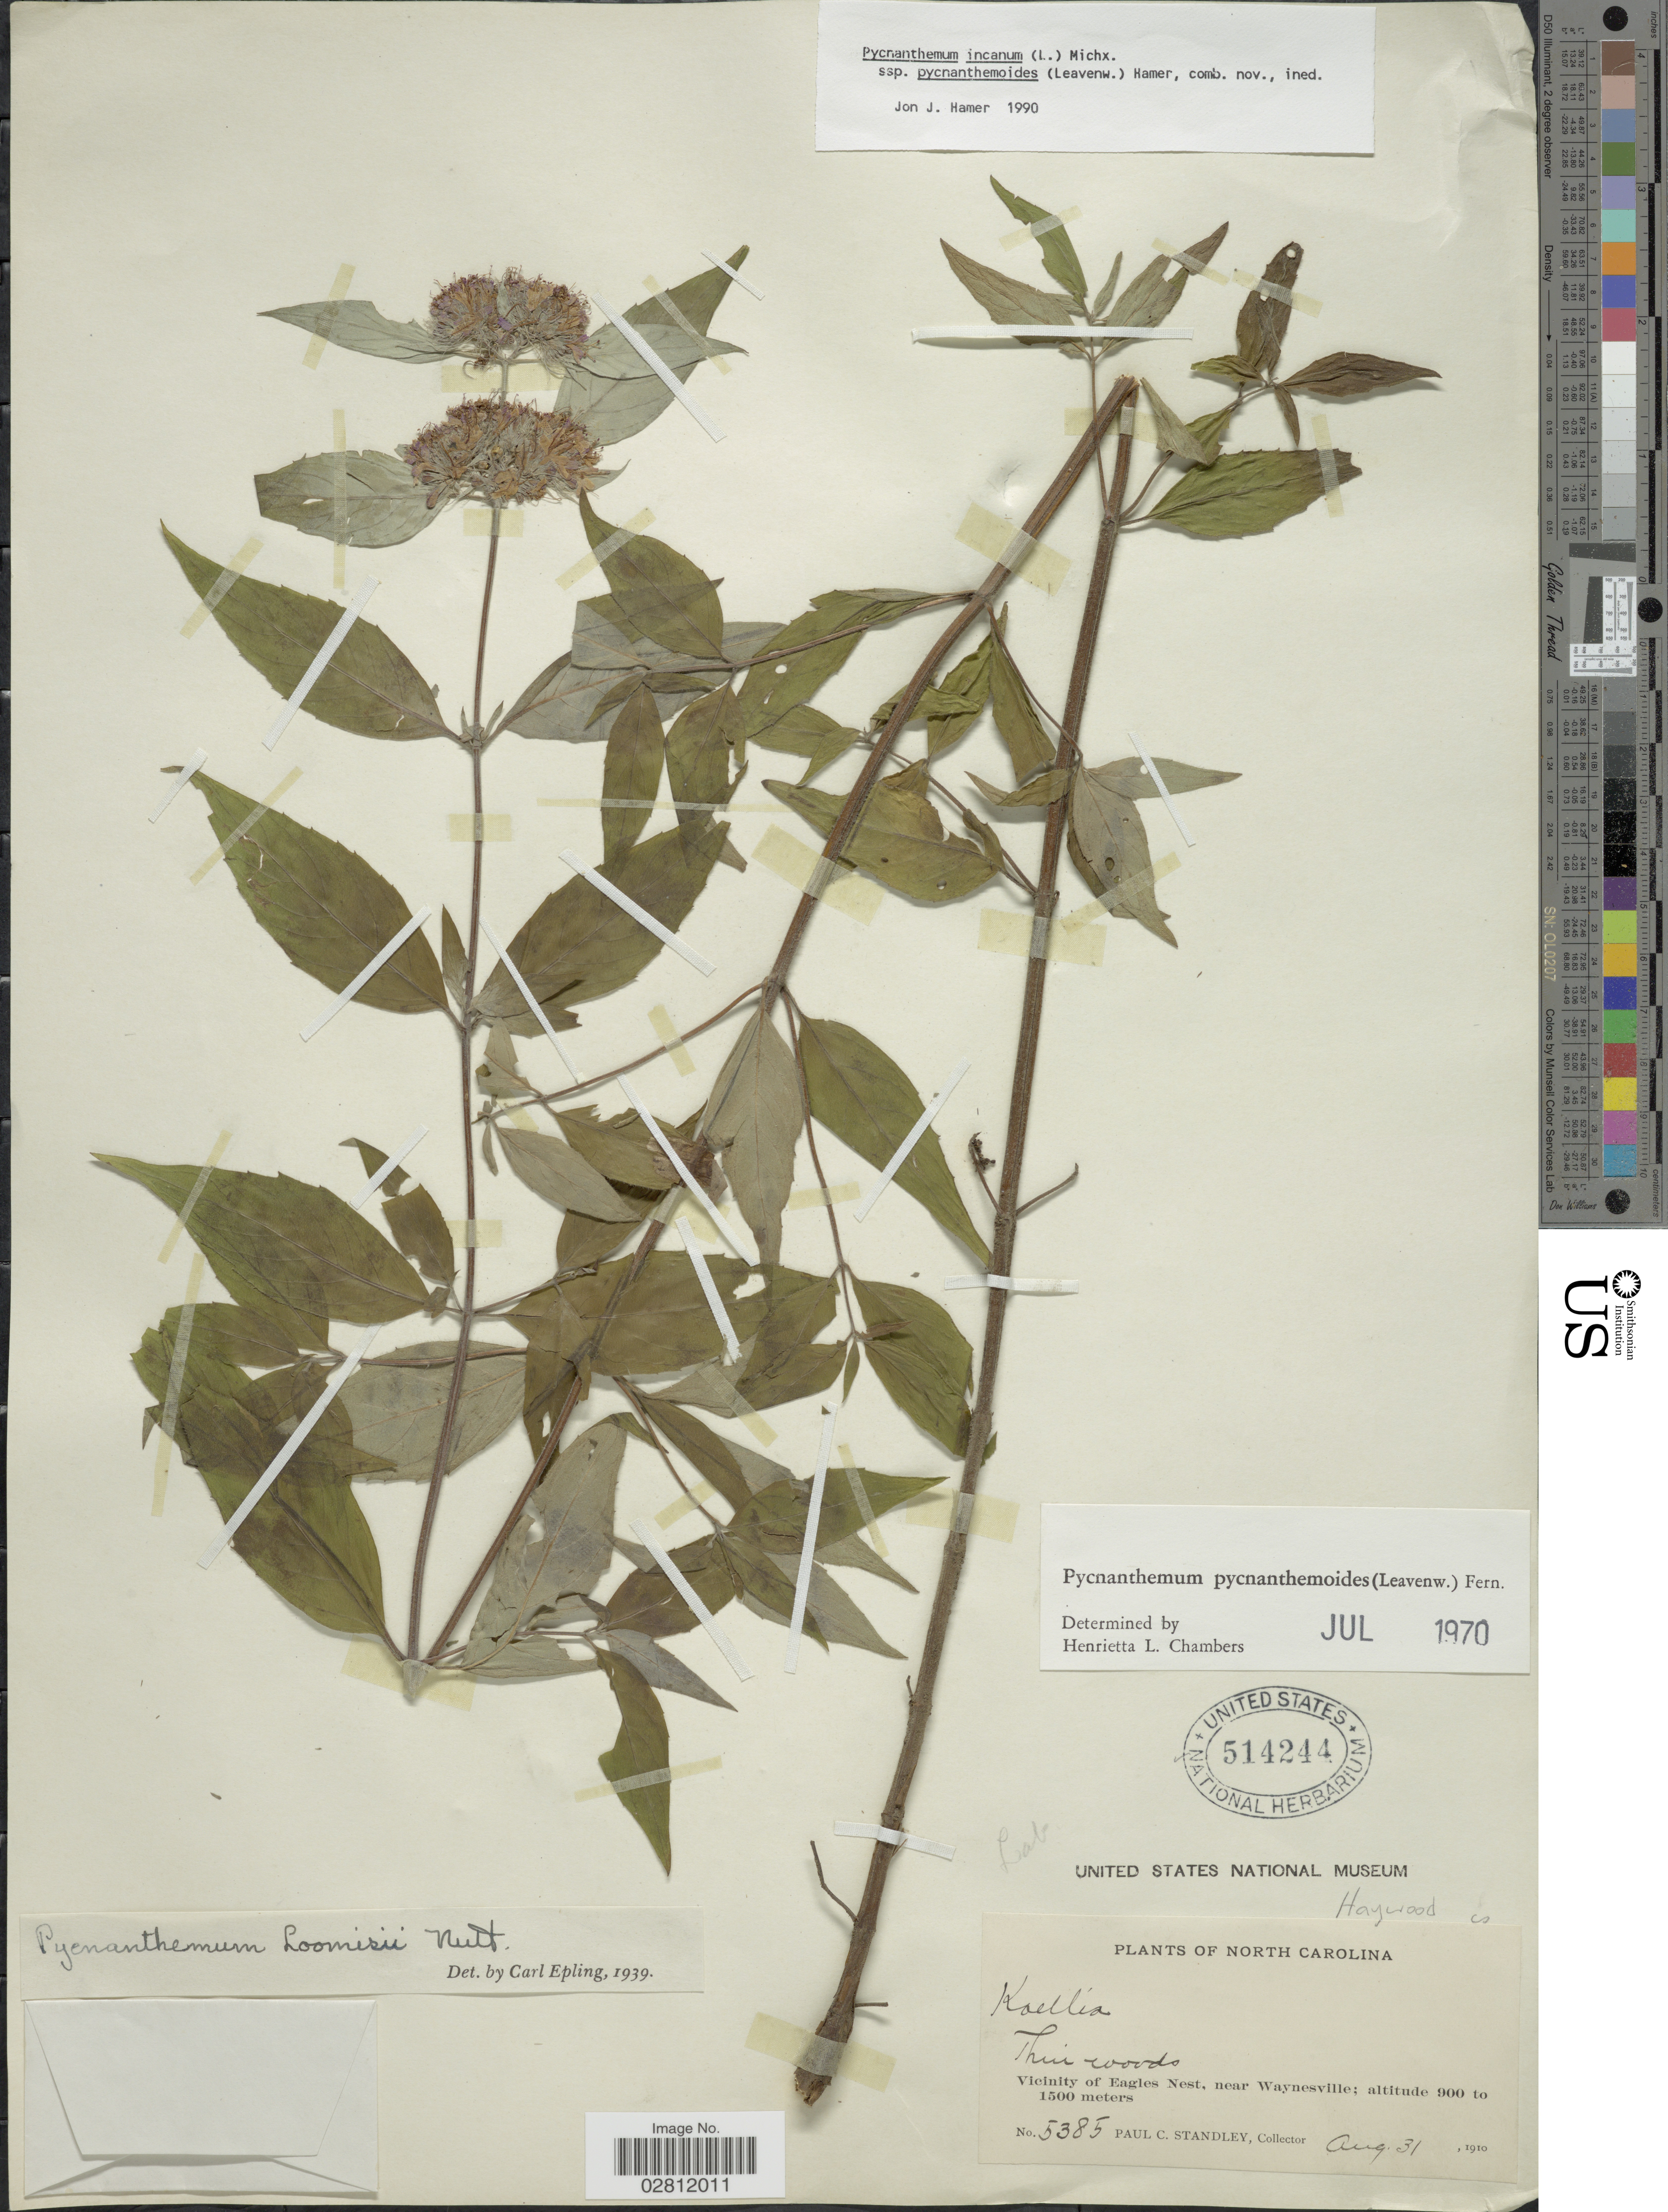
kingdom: Plantae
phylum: Tracheophyta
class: Magnoliopsida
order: Lamiales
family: Lamiaceae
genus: Pycnanthemum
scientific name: Pycnanthemum incanum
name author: (L.) Michx.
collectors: P. C. Standley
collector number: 5385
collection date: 1910-08-31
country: United States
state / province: North Carolina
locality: Vicinity of Eagles Nest, near Waynesville. Haywood Co.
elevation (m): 900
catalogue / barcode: US 514244